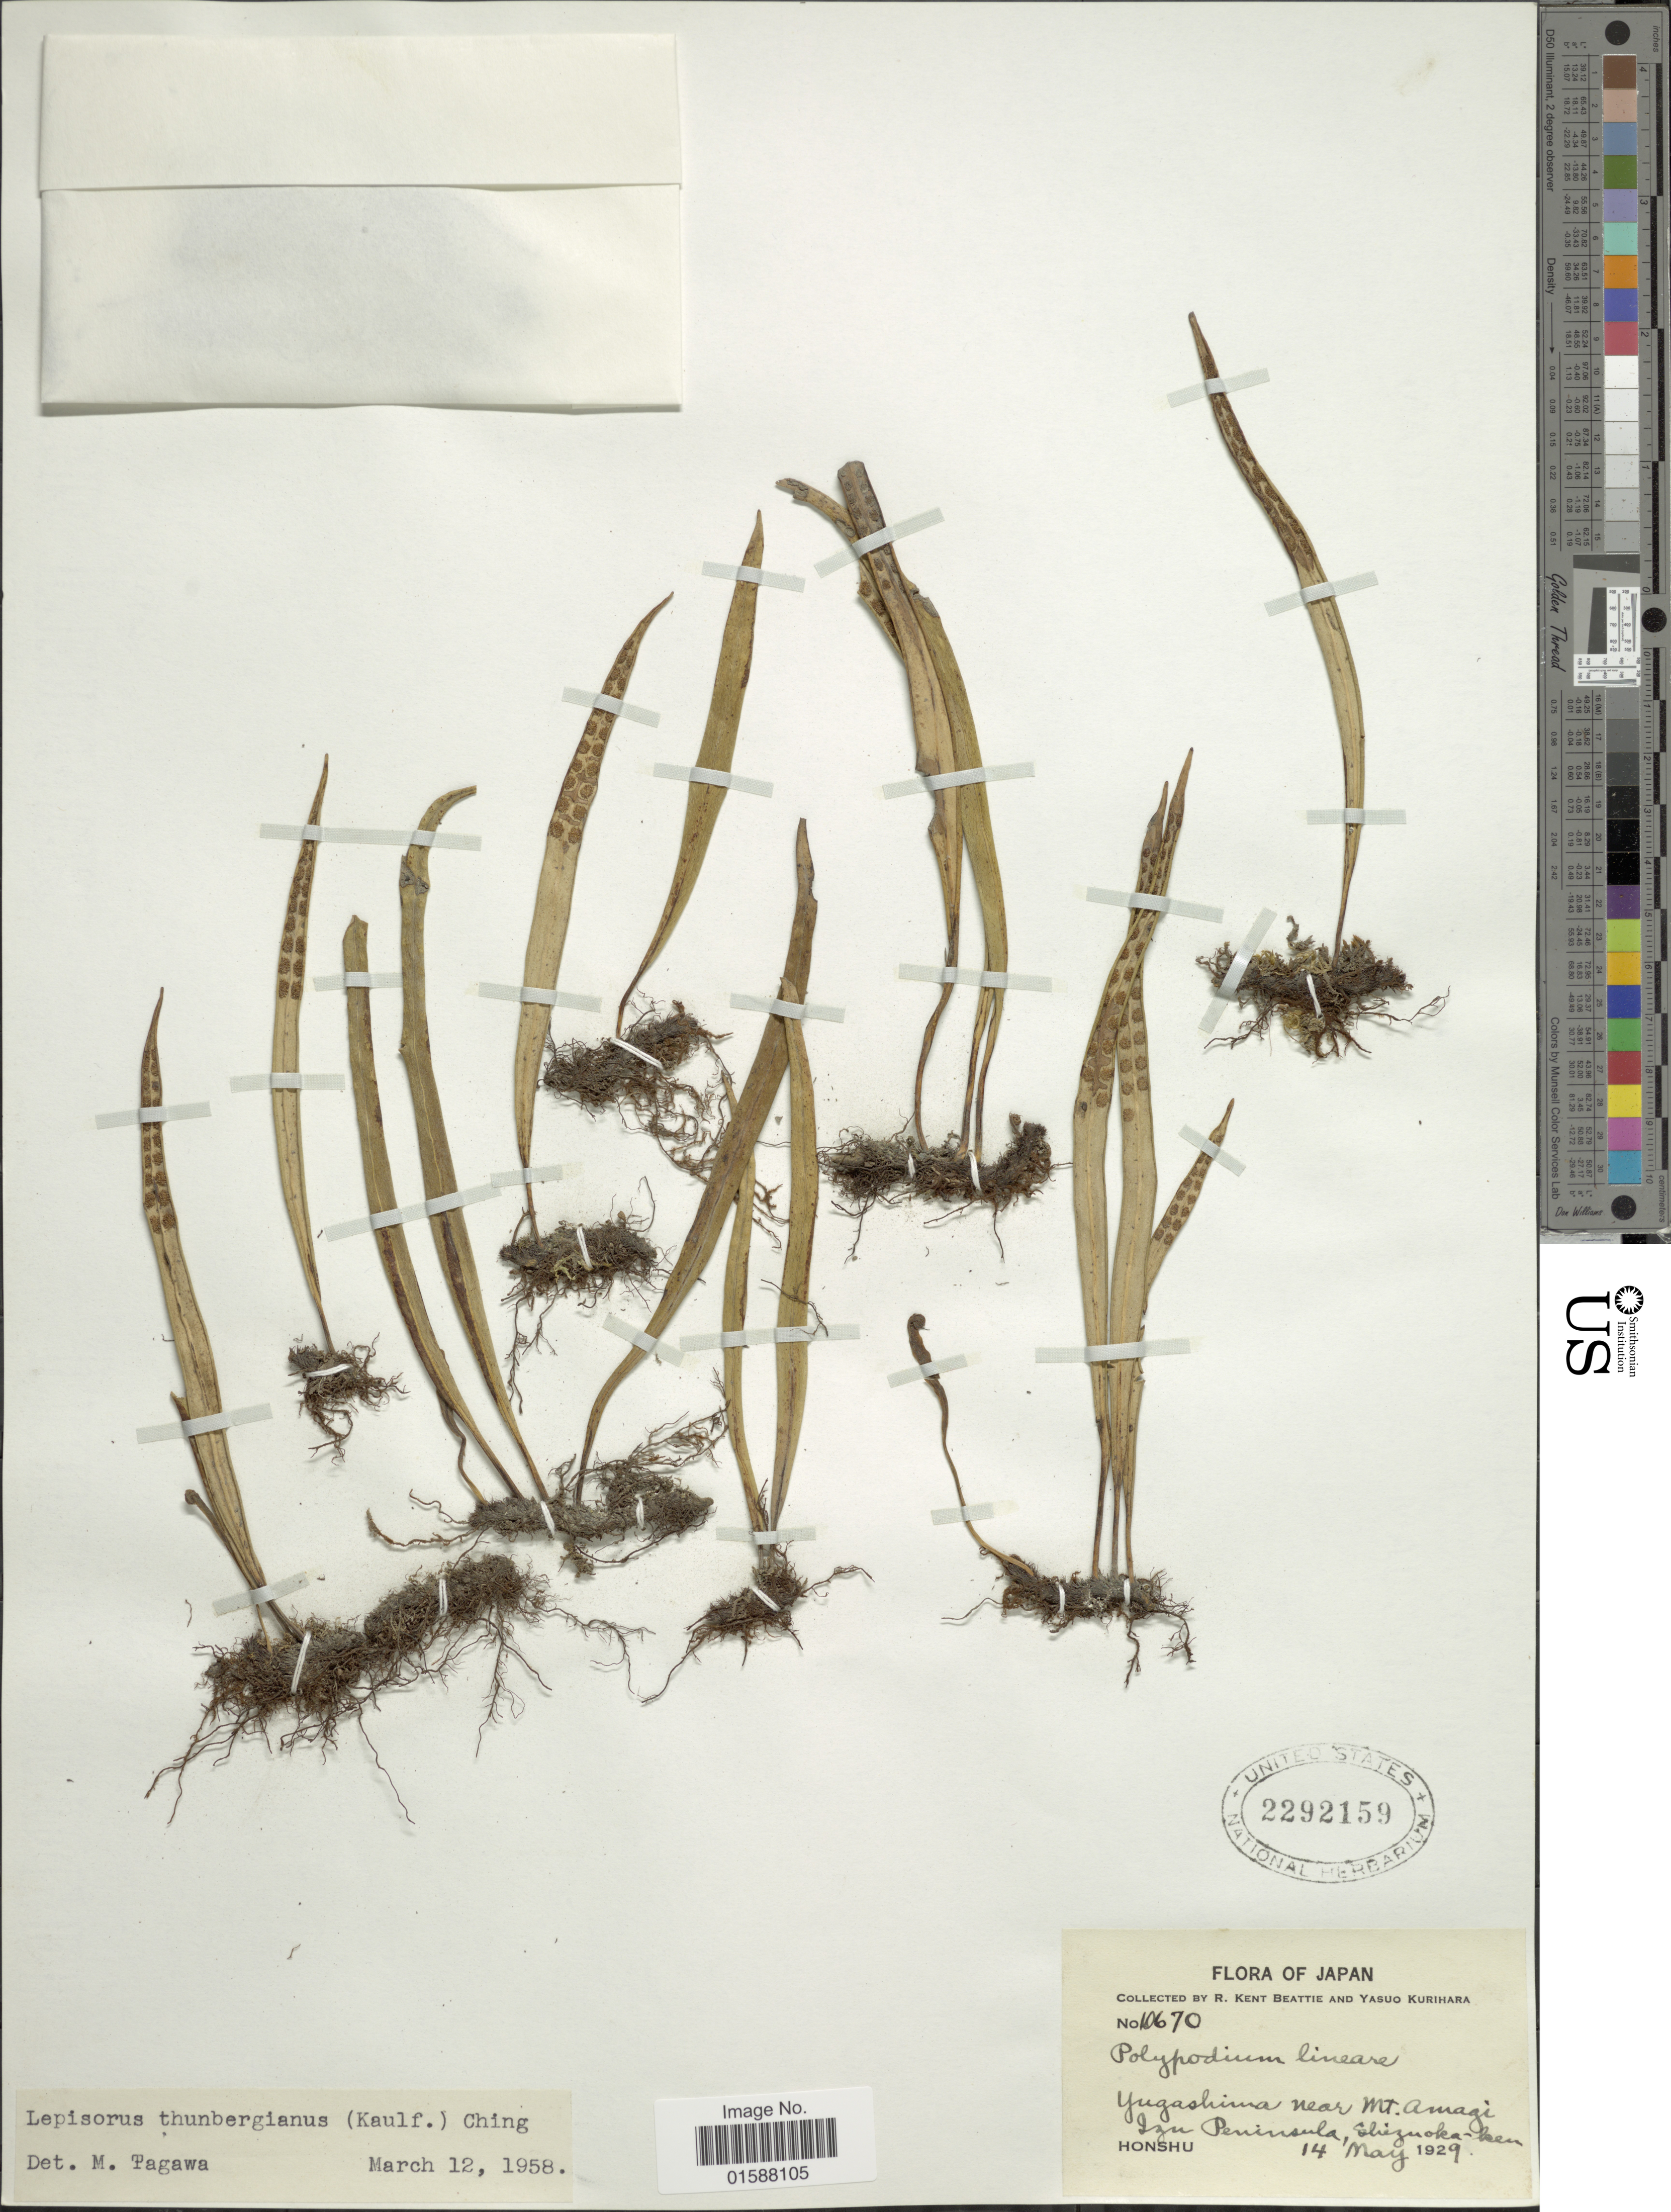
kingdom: Plantae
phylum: Tracheophyta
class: Polypodiopsida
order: Polypodiales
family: Polypodiaceae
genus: Lepisorus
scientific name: Lepisorus thunbergianus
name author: (Kaulf.) Ching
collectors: R. K. Beattie & Y. Kurihara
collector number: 10670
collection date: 1929-05-14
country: Japan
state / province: Sizuoka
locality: Yugashima near Mt. Amagi Izu Peninsula, Shizuoka-ken. Honshu.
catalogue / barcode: US 2292159